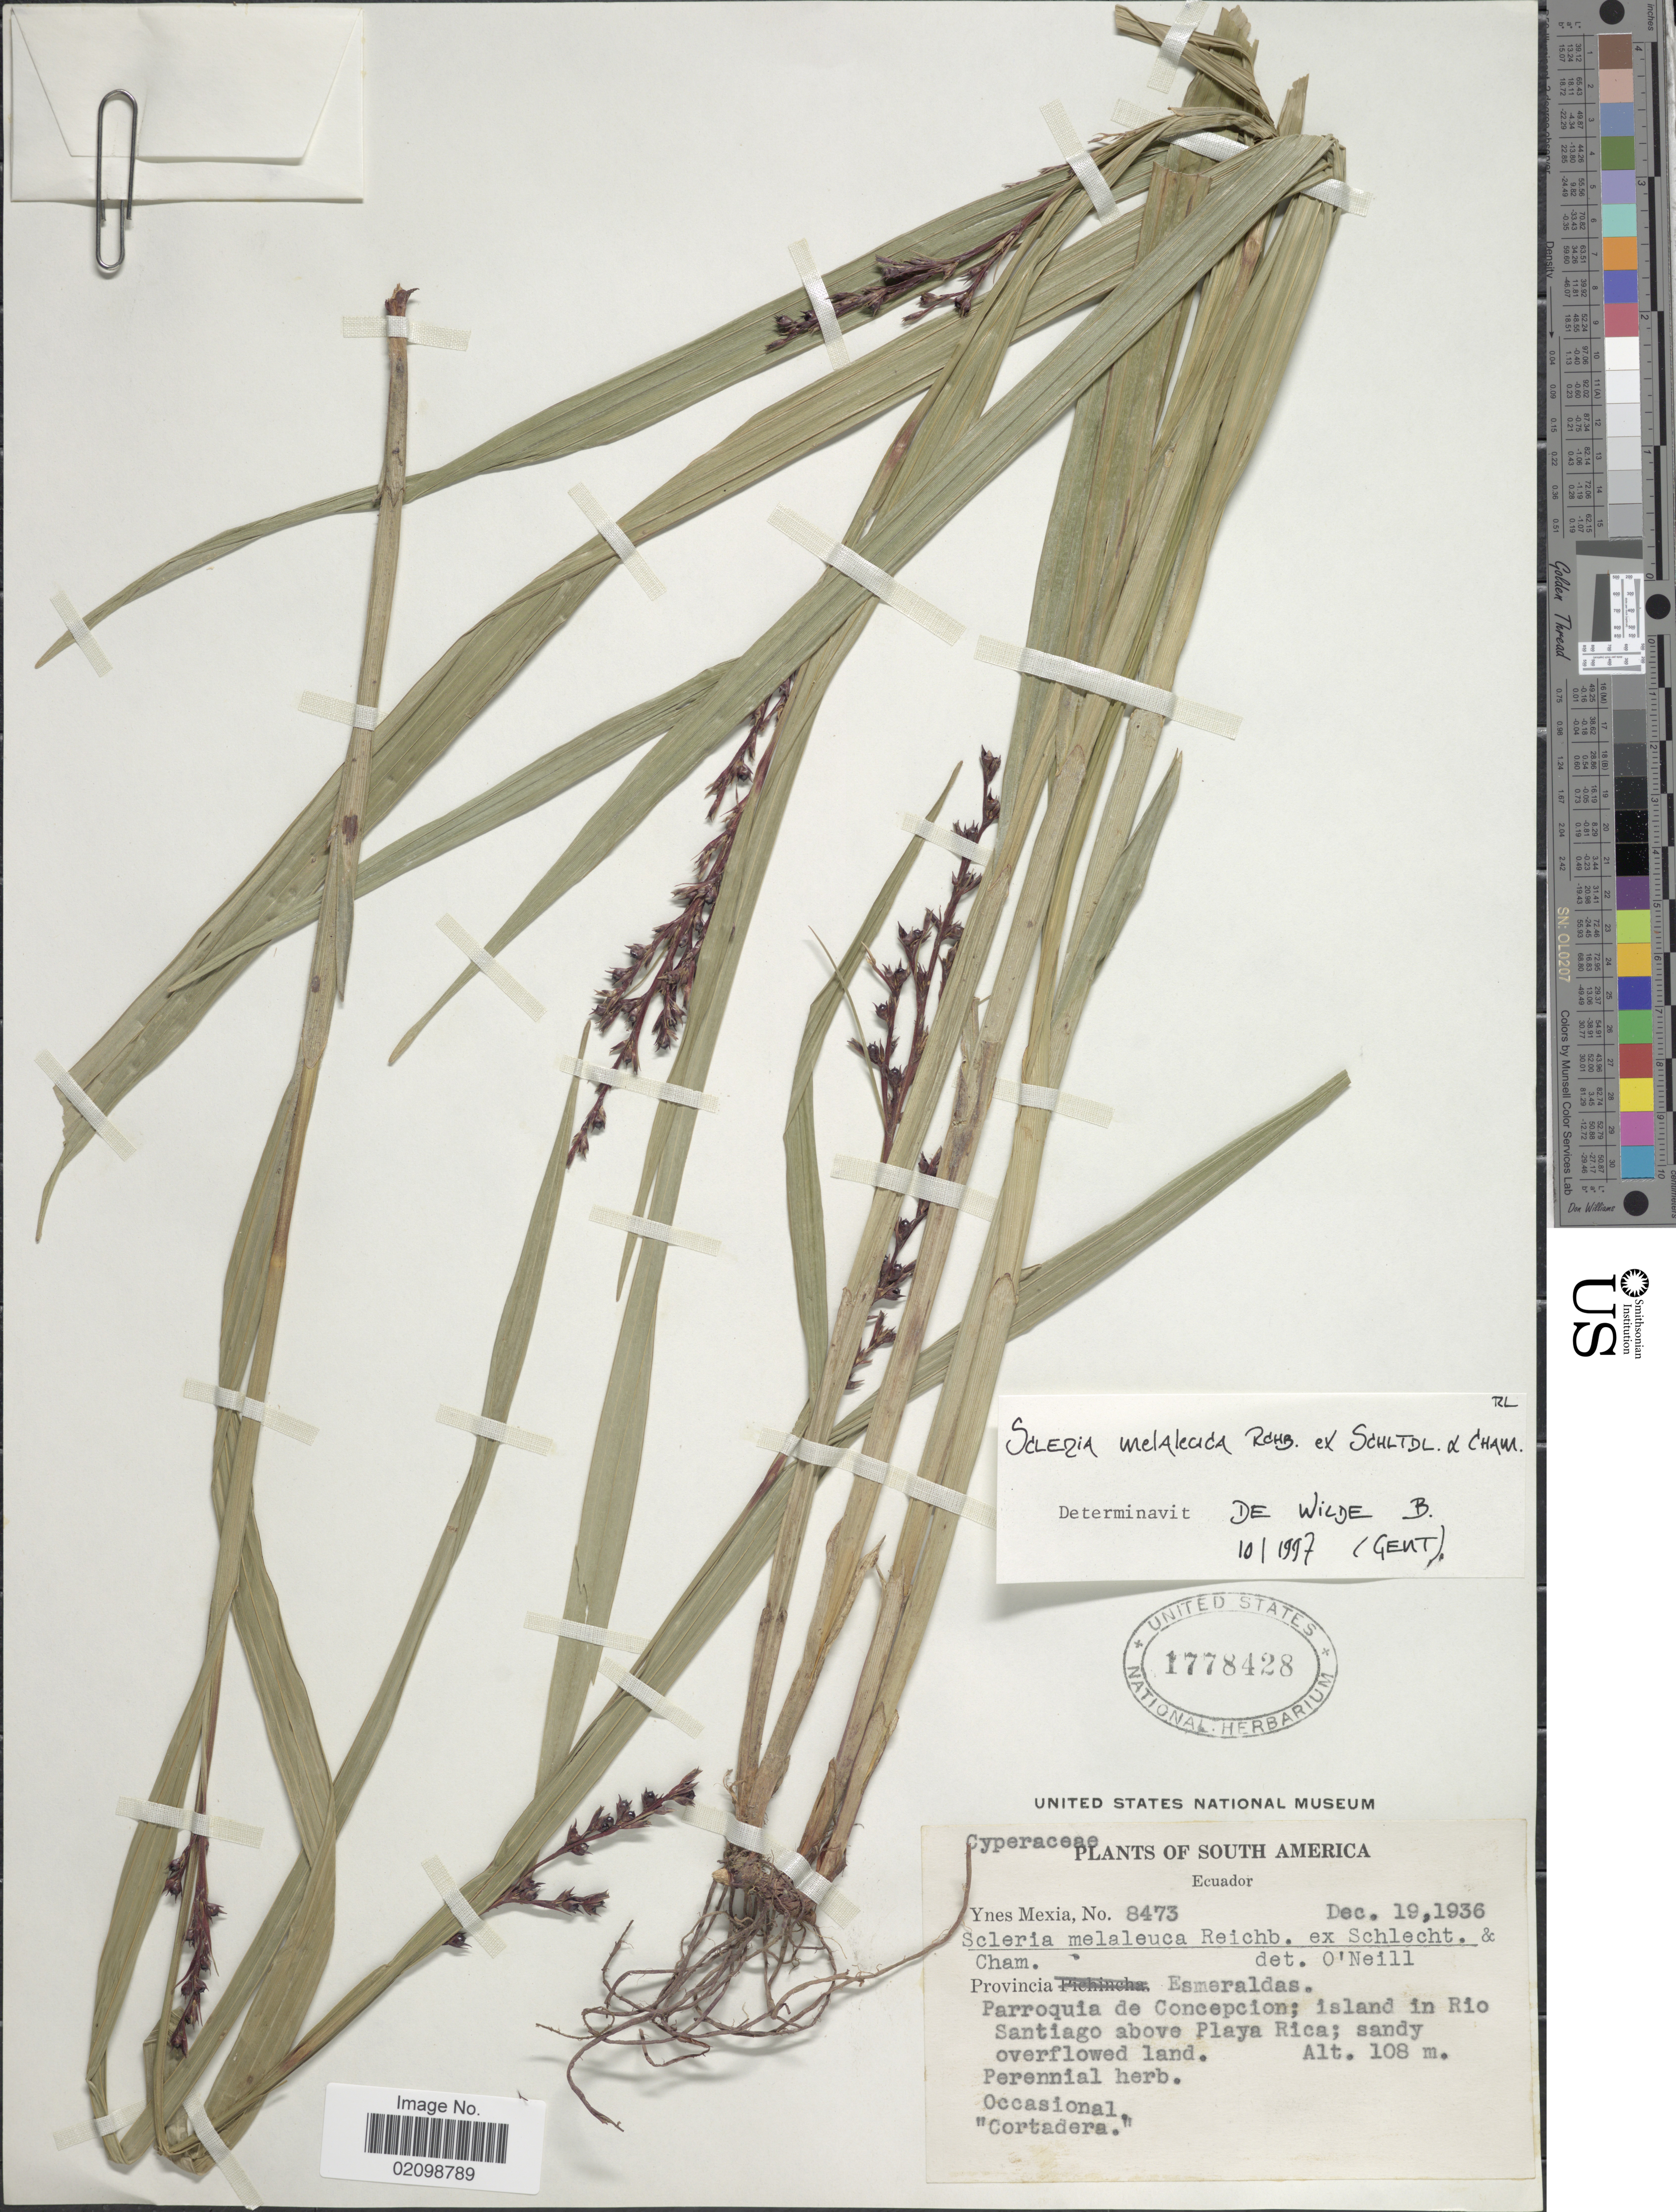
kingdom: Plantae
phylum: Tracheophyta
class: Liliopsida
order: Poales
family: Cyperaceae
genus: Scleria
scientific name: Scleria gaertneri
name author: Raddi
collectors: Y. Mexia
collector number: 8473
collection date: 1936-12-19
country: Ecuador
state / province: Esmeraldas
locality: Provincia Esmeraldas, Parroquia de Concepcion; island in Rio Santiago above Playa Rica.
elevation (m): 108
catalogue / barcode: US 1778428